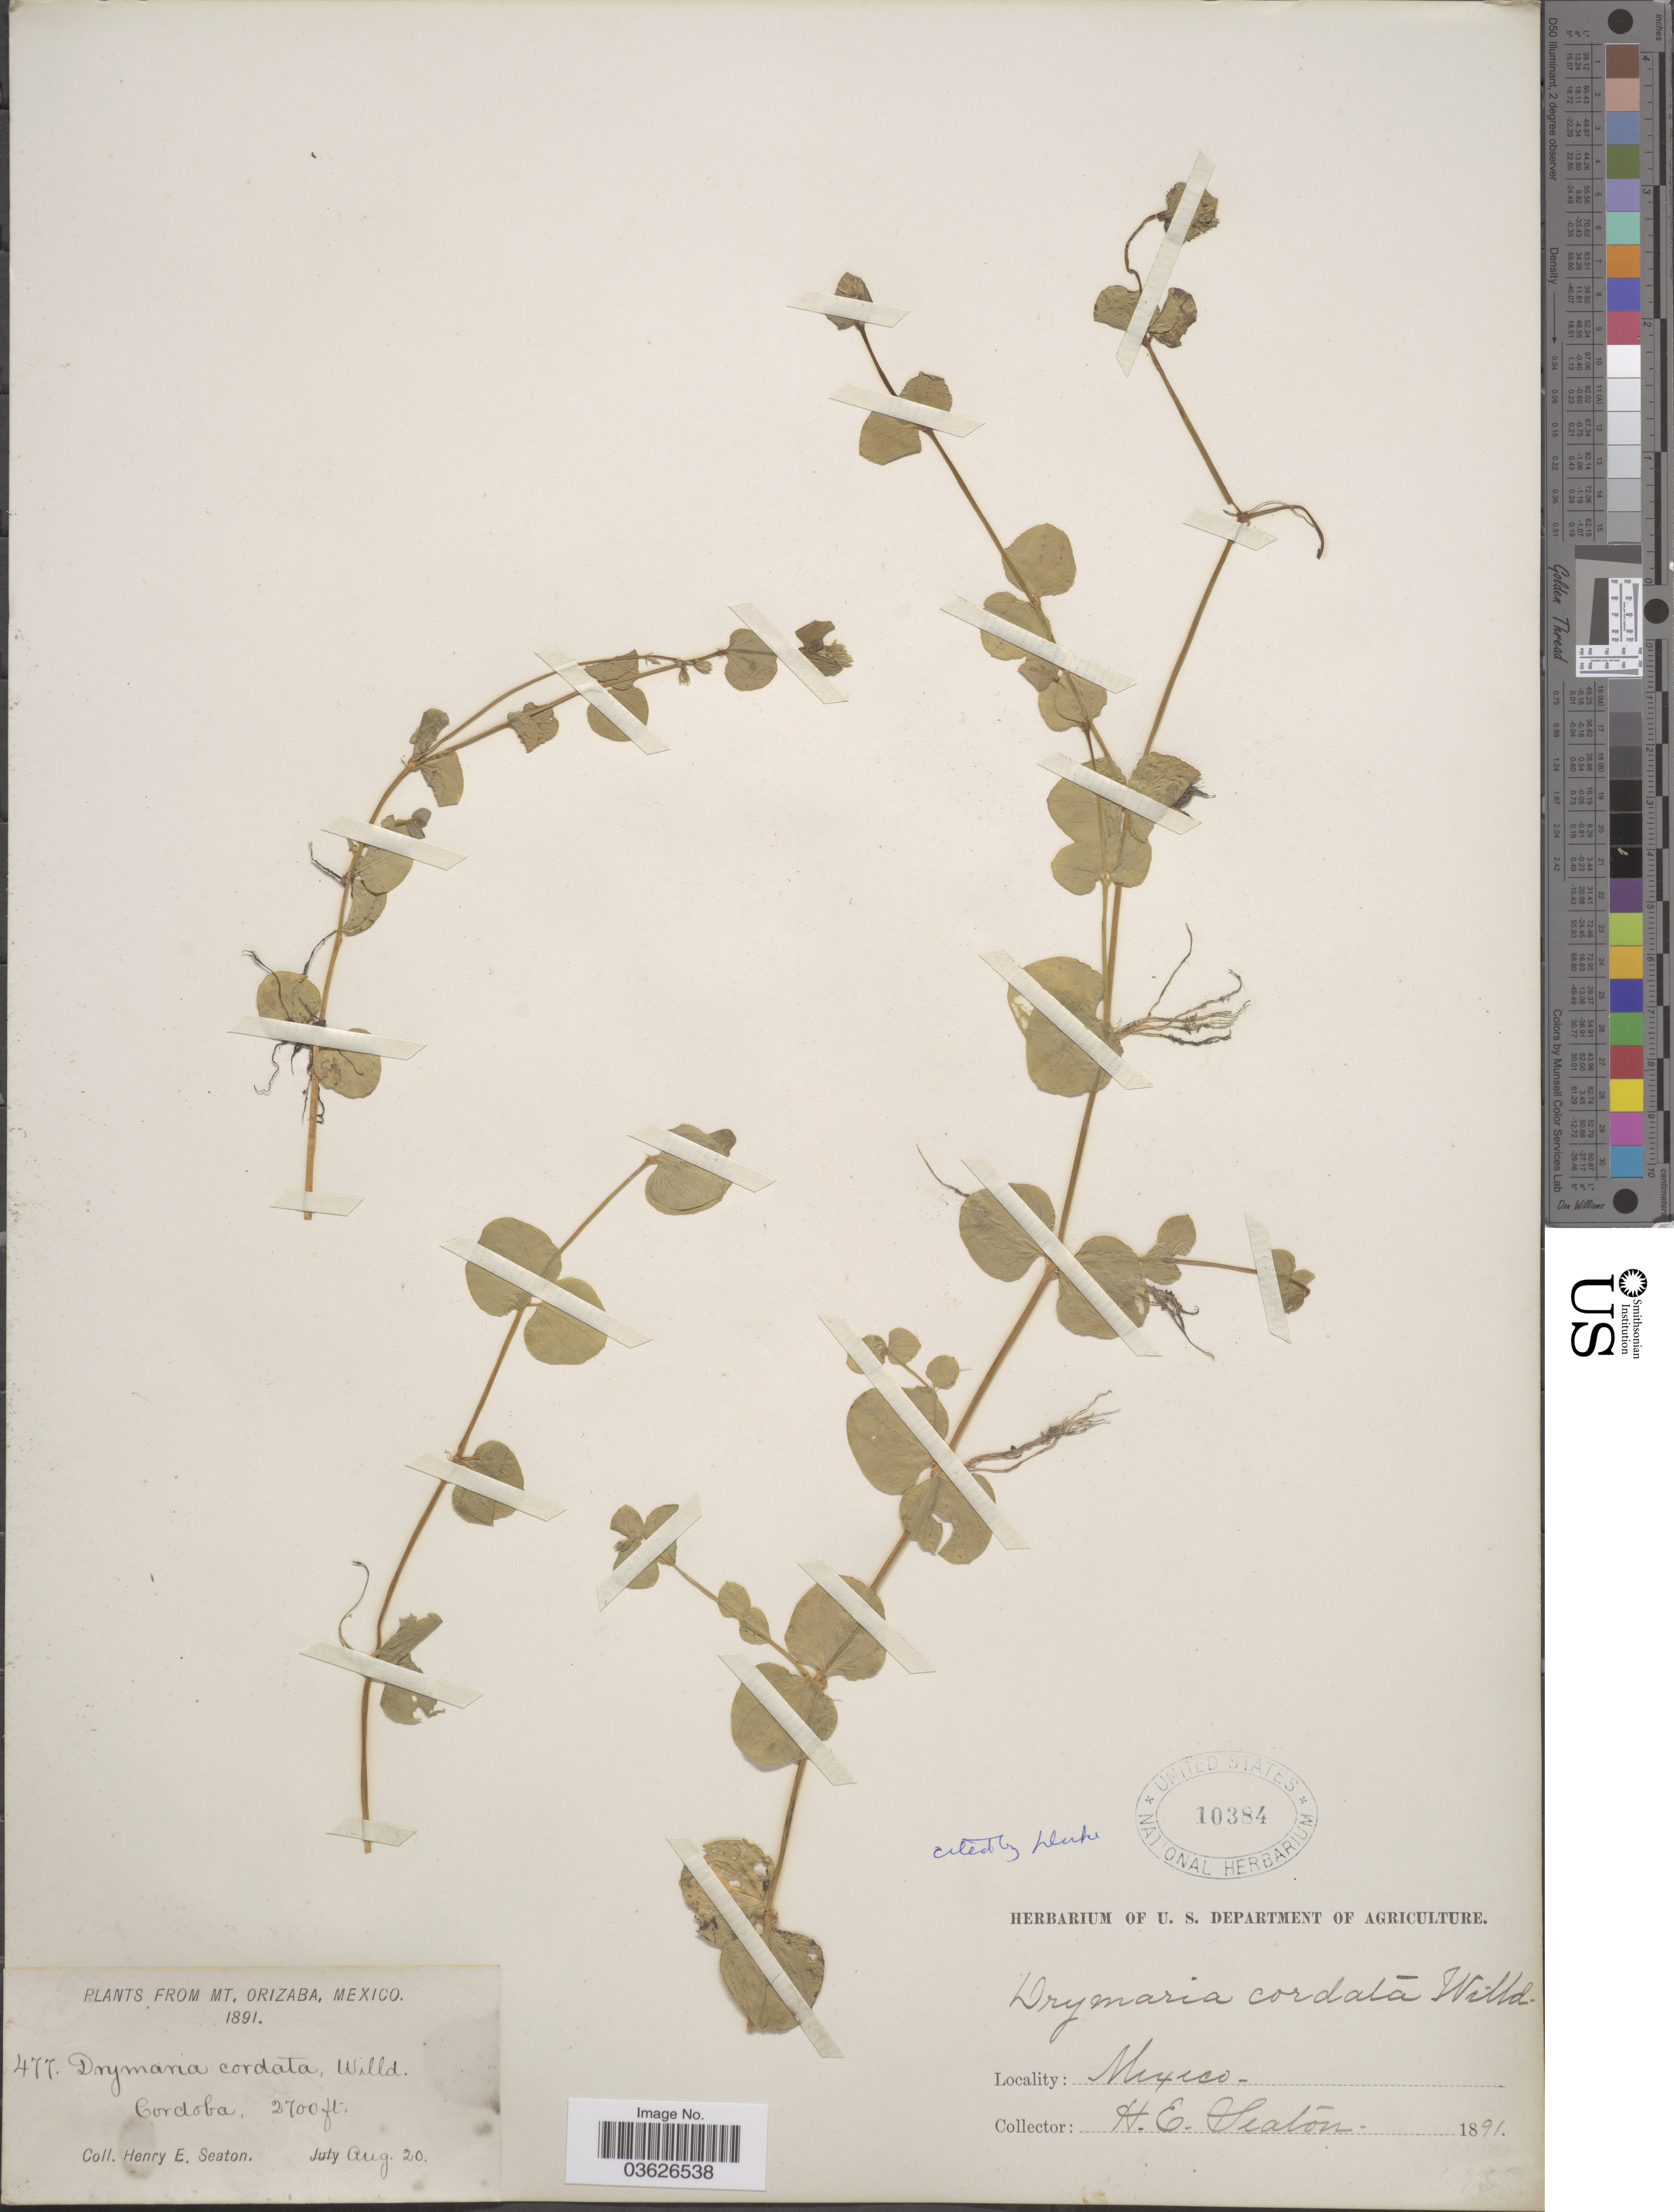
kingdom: Plantae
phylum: Tracheophyta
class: Magnoliopsida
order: Caryophyllales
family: Caryophyllaceae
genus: Drymaria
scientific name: Drymaria cordata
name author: (L.) Willd. ex Schult.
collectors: H. E. Seaton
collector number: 477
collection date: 1891-08-20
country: Mexico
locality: Mt. Orizaba, Cordoba.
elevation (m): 823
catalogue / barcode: US 10384